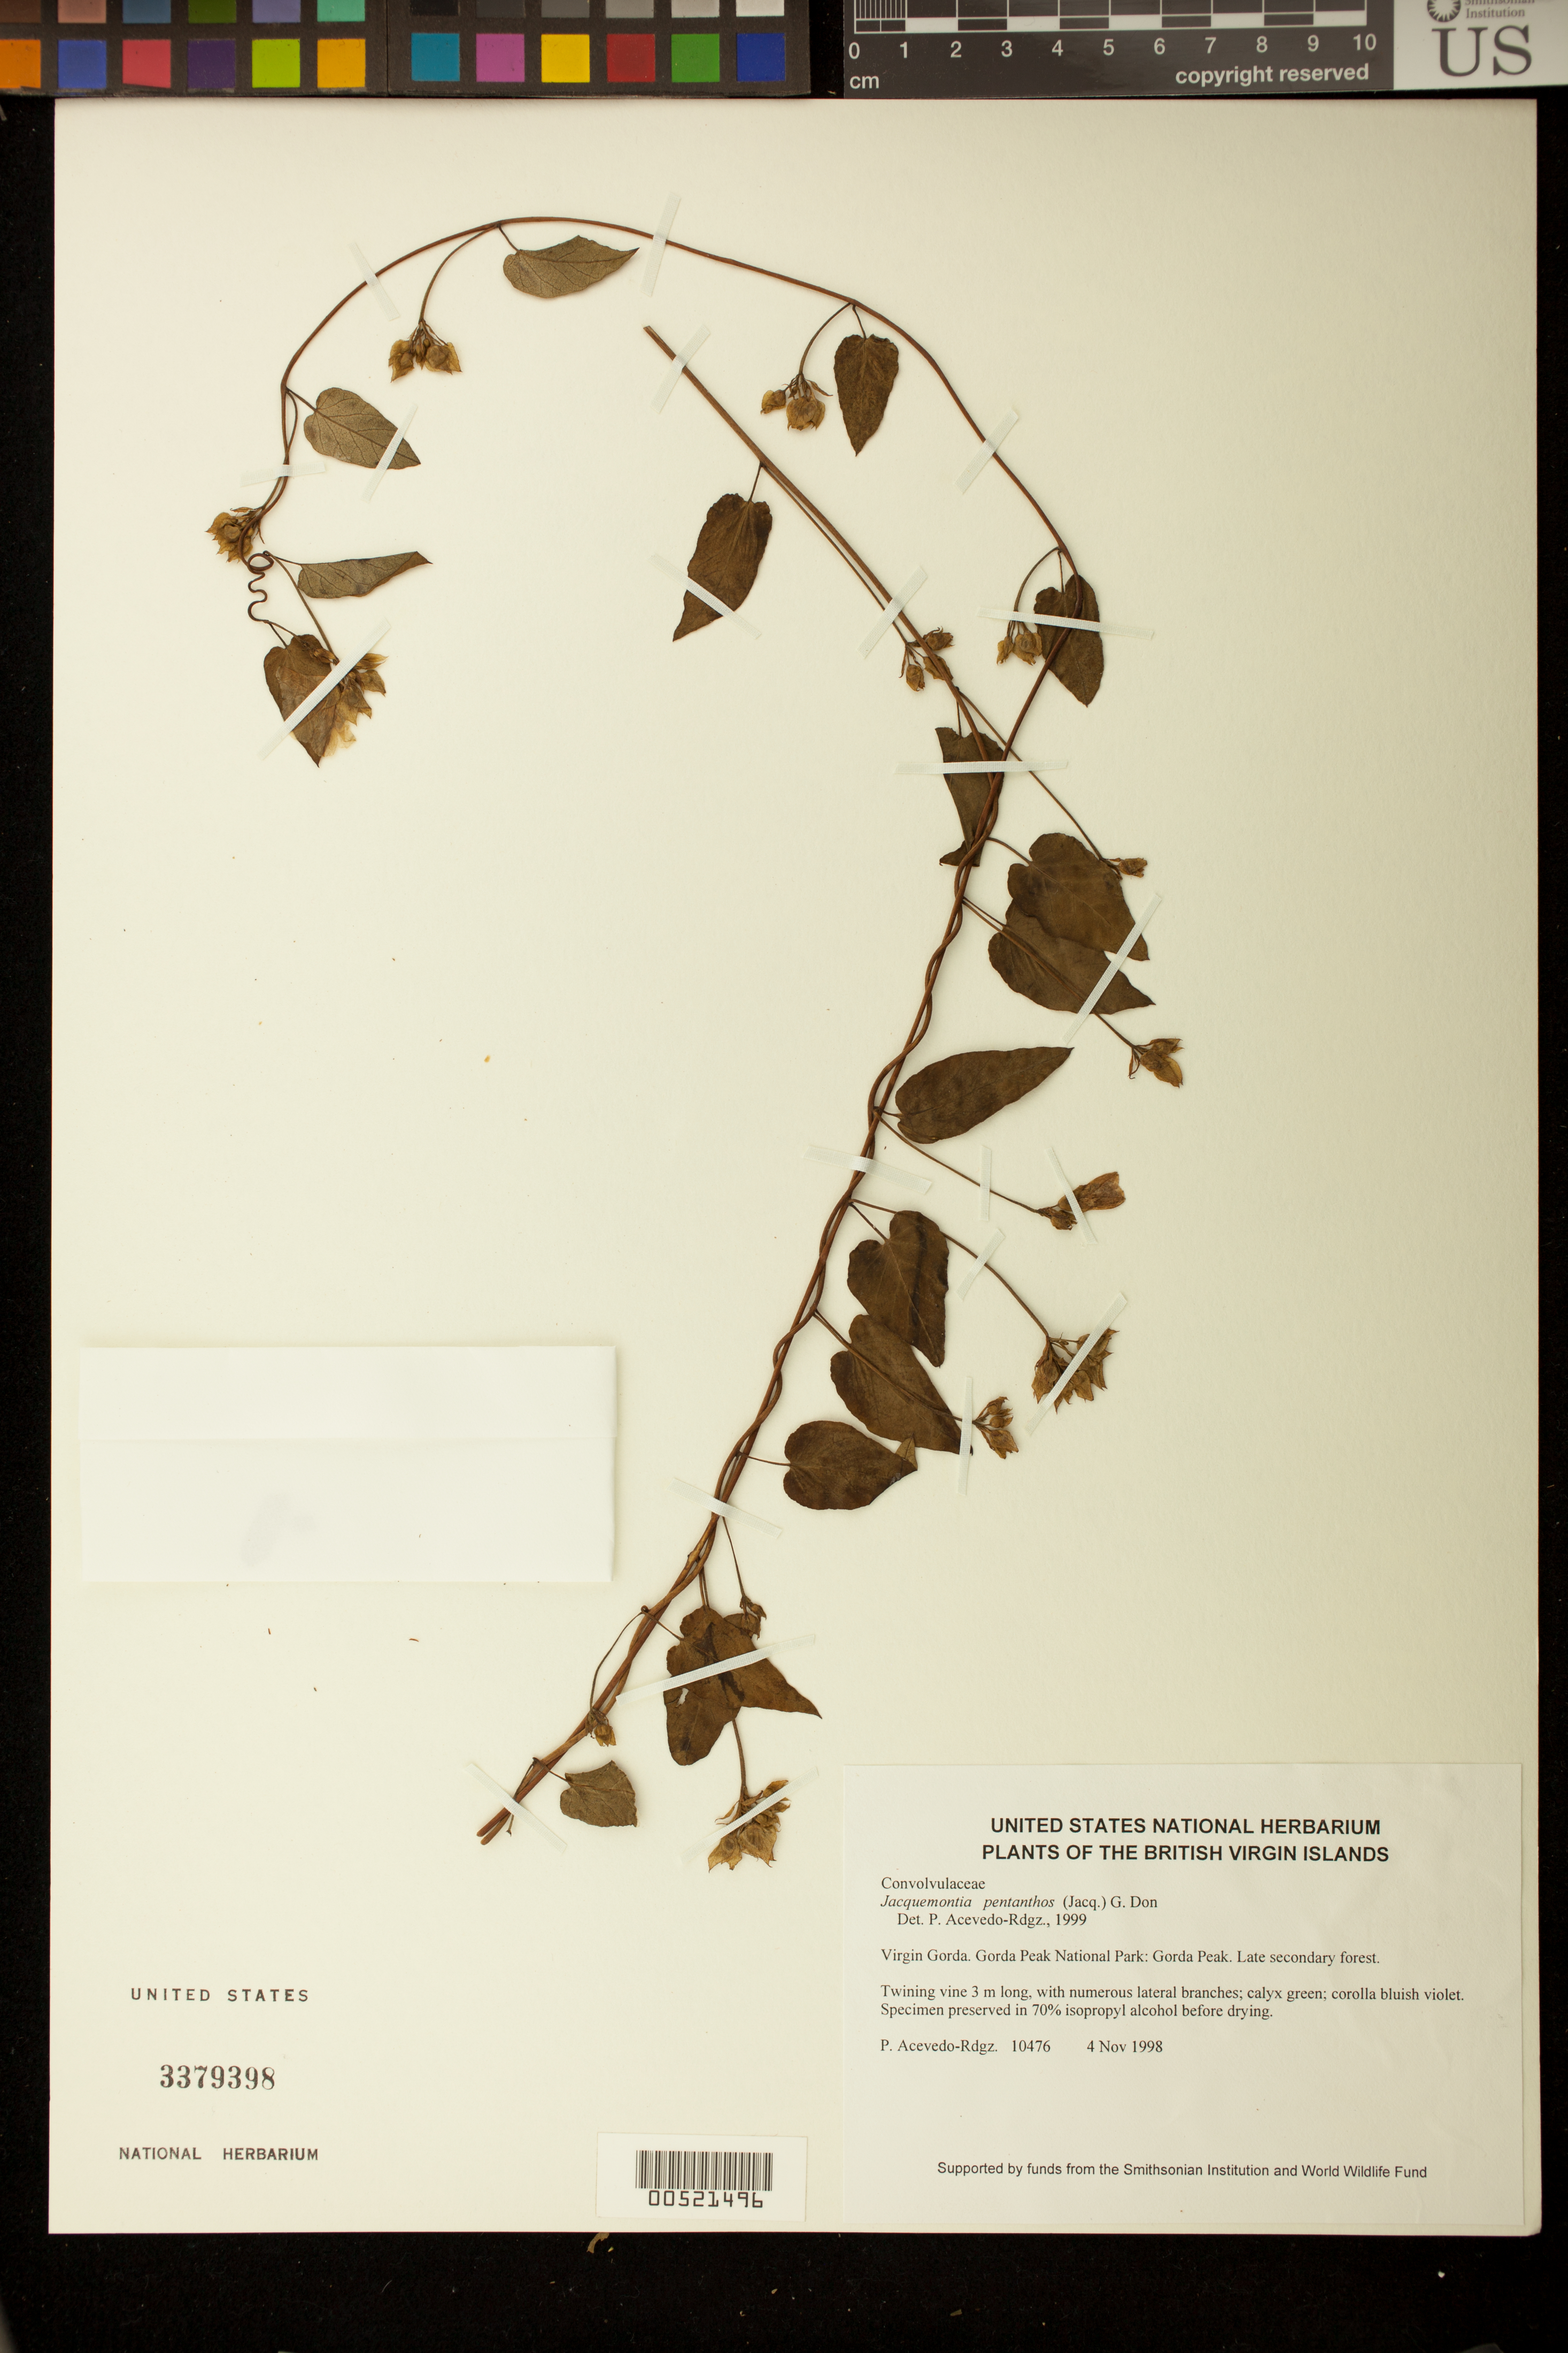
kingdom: Plantae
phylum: Tracheophyta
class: Magnoliopsida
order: Solanales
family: Convolvulaceae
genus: Jacquemontia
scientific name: Jacquemontia pentanthos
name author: (Jacq.) G. Don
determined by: Acevedo-Rodríguez, P., (BOT), Smithsonian Institution - National Museum of Natural History (UNITED STATES)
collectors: P. Acevedo-Rodr.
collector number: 10476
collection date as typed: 04 Nov 1998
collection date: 1998-11-04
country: British Virgin Islands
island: Virgin Gorda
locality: Gorda Peak National Park: Gorda Peak.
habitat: Late secondary forest.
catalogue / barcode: US 3379398